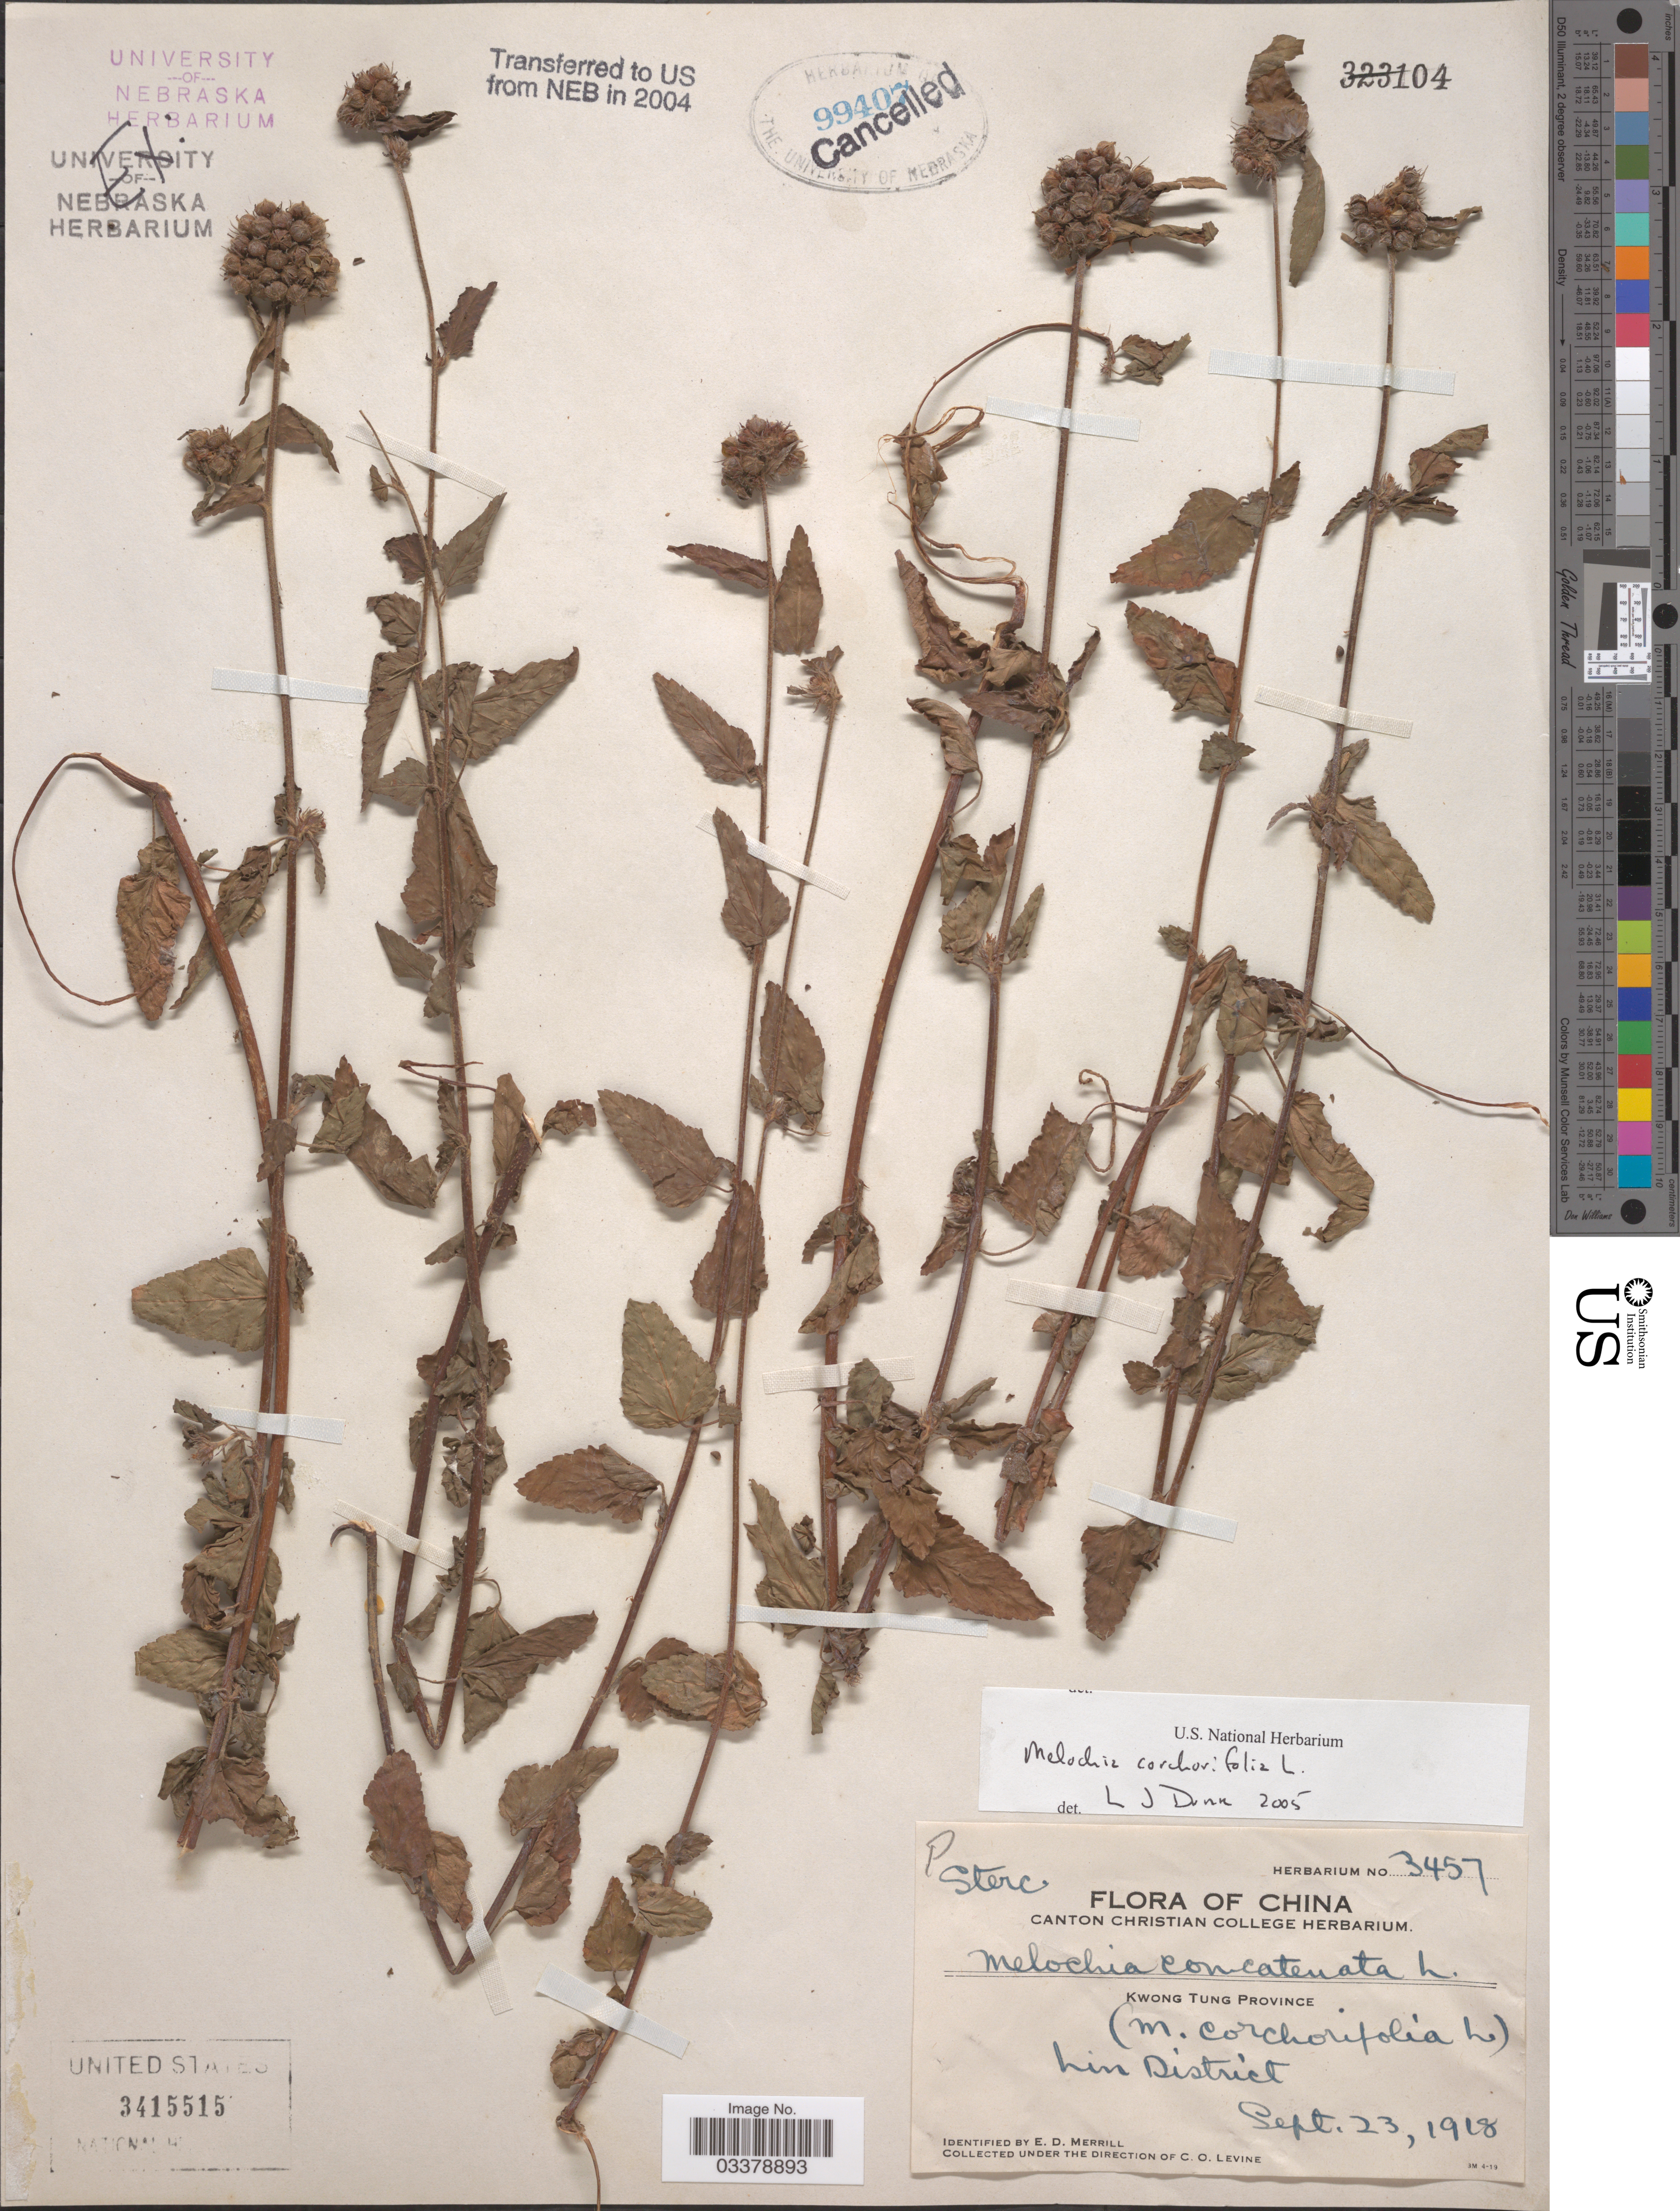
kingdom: Plantae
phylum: Tracheophyta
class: Magnoliopsida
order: Malvales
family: Malvaceae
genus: Melochia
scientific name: Melochia corchorifolia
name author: L.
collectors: C. O. Levine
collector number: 3457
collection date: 1918-09-23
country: China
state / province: Guangdong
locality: Kwong Tung Province, Lin District.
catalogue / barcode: US 3415515